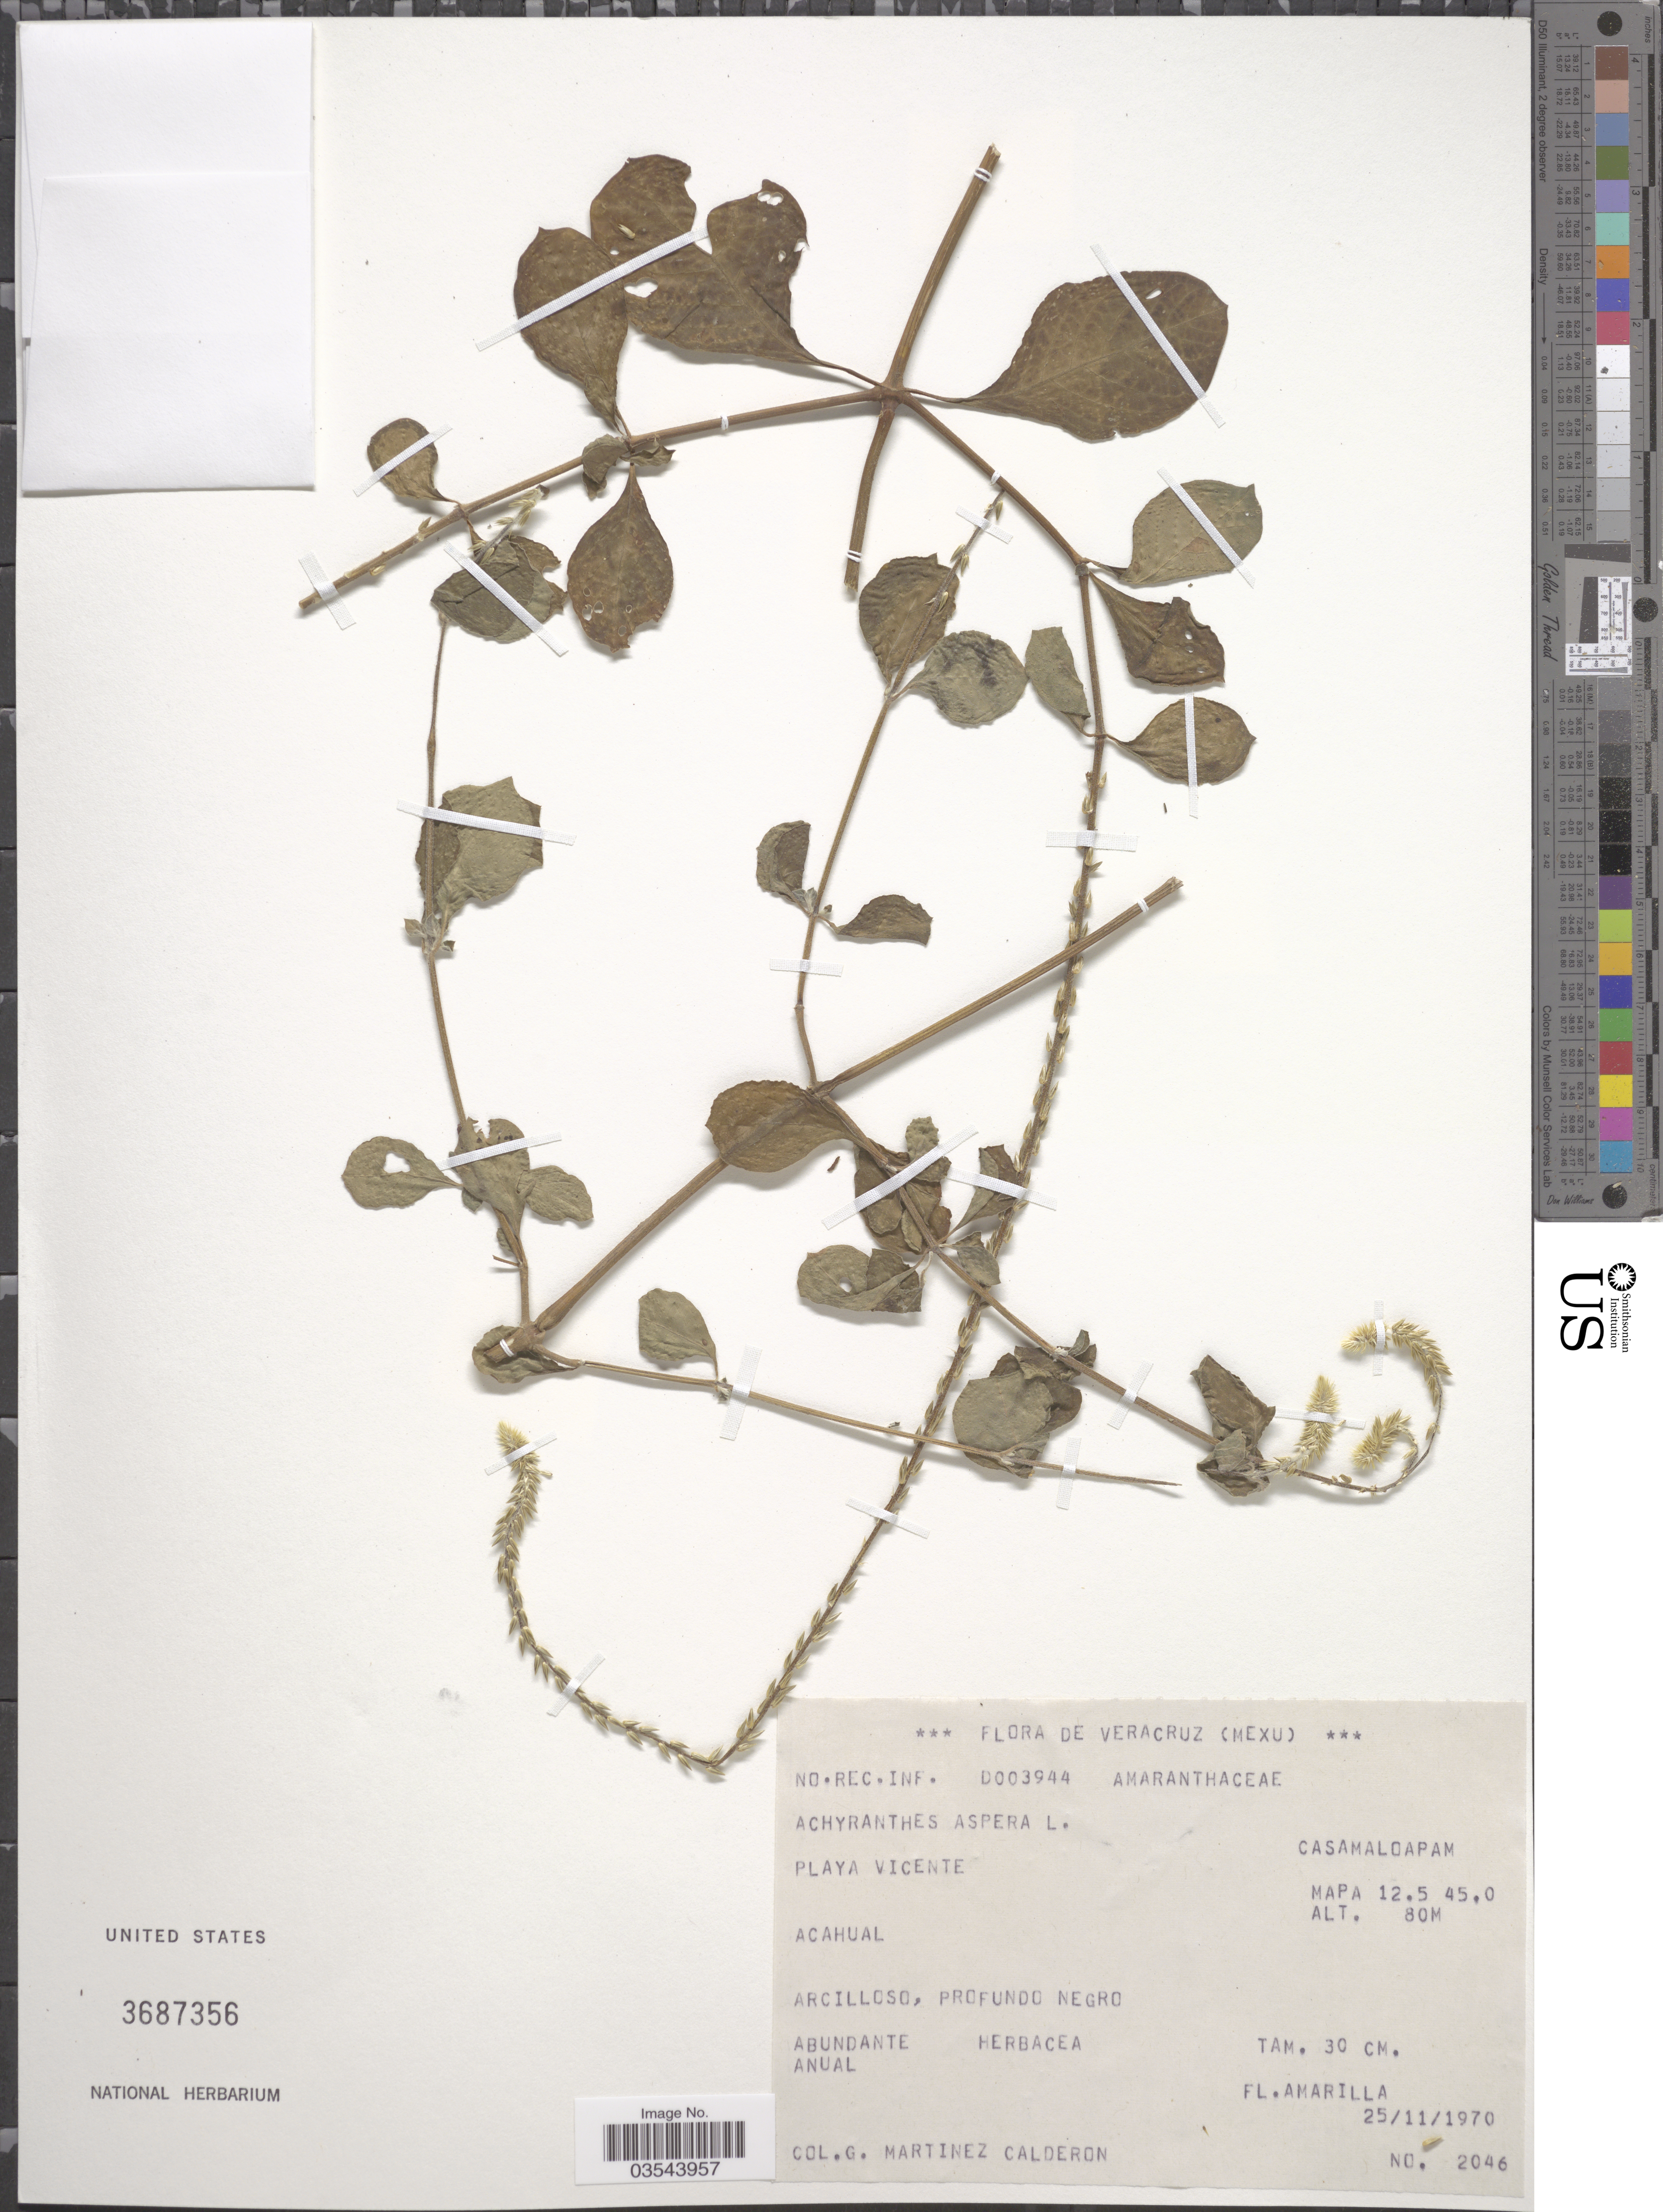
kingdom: Plantae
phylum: Tracheophyta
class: Magnoliopsida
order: Caryophyllales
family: Amaranthaceae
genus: Achyranthes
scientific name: Achyranthes aspera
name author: L.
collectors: G. Martínez Calderón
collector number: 2046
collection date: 1970-11-25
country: Mexico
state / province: Veracruz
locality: Veracruz. Playa Vicente. Casamaloapam. Acahual. Mapa 12.5 45.0.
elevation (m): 80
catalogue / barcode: US 3687356